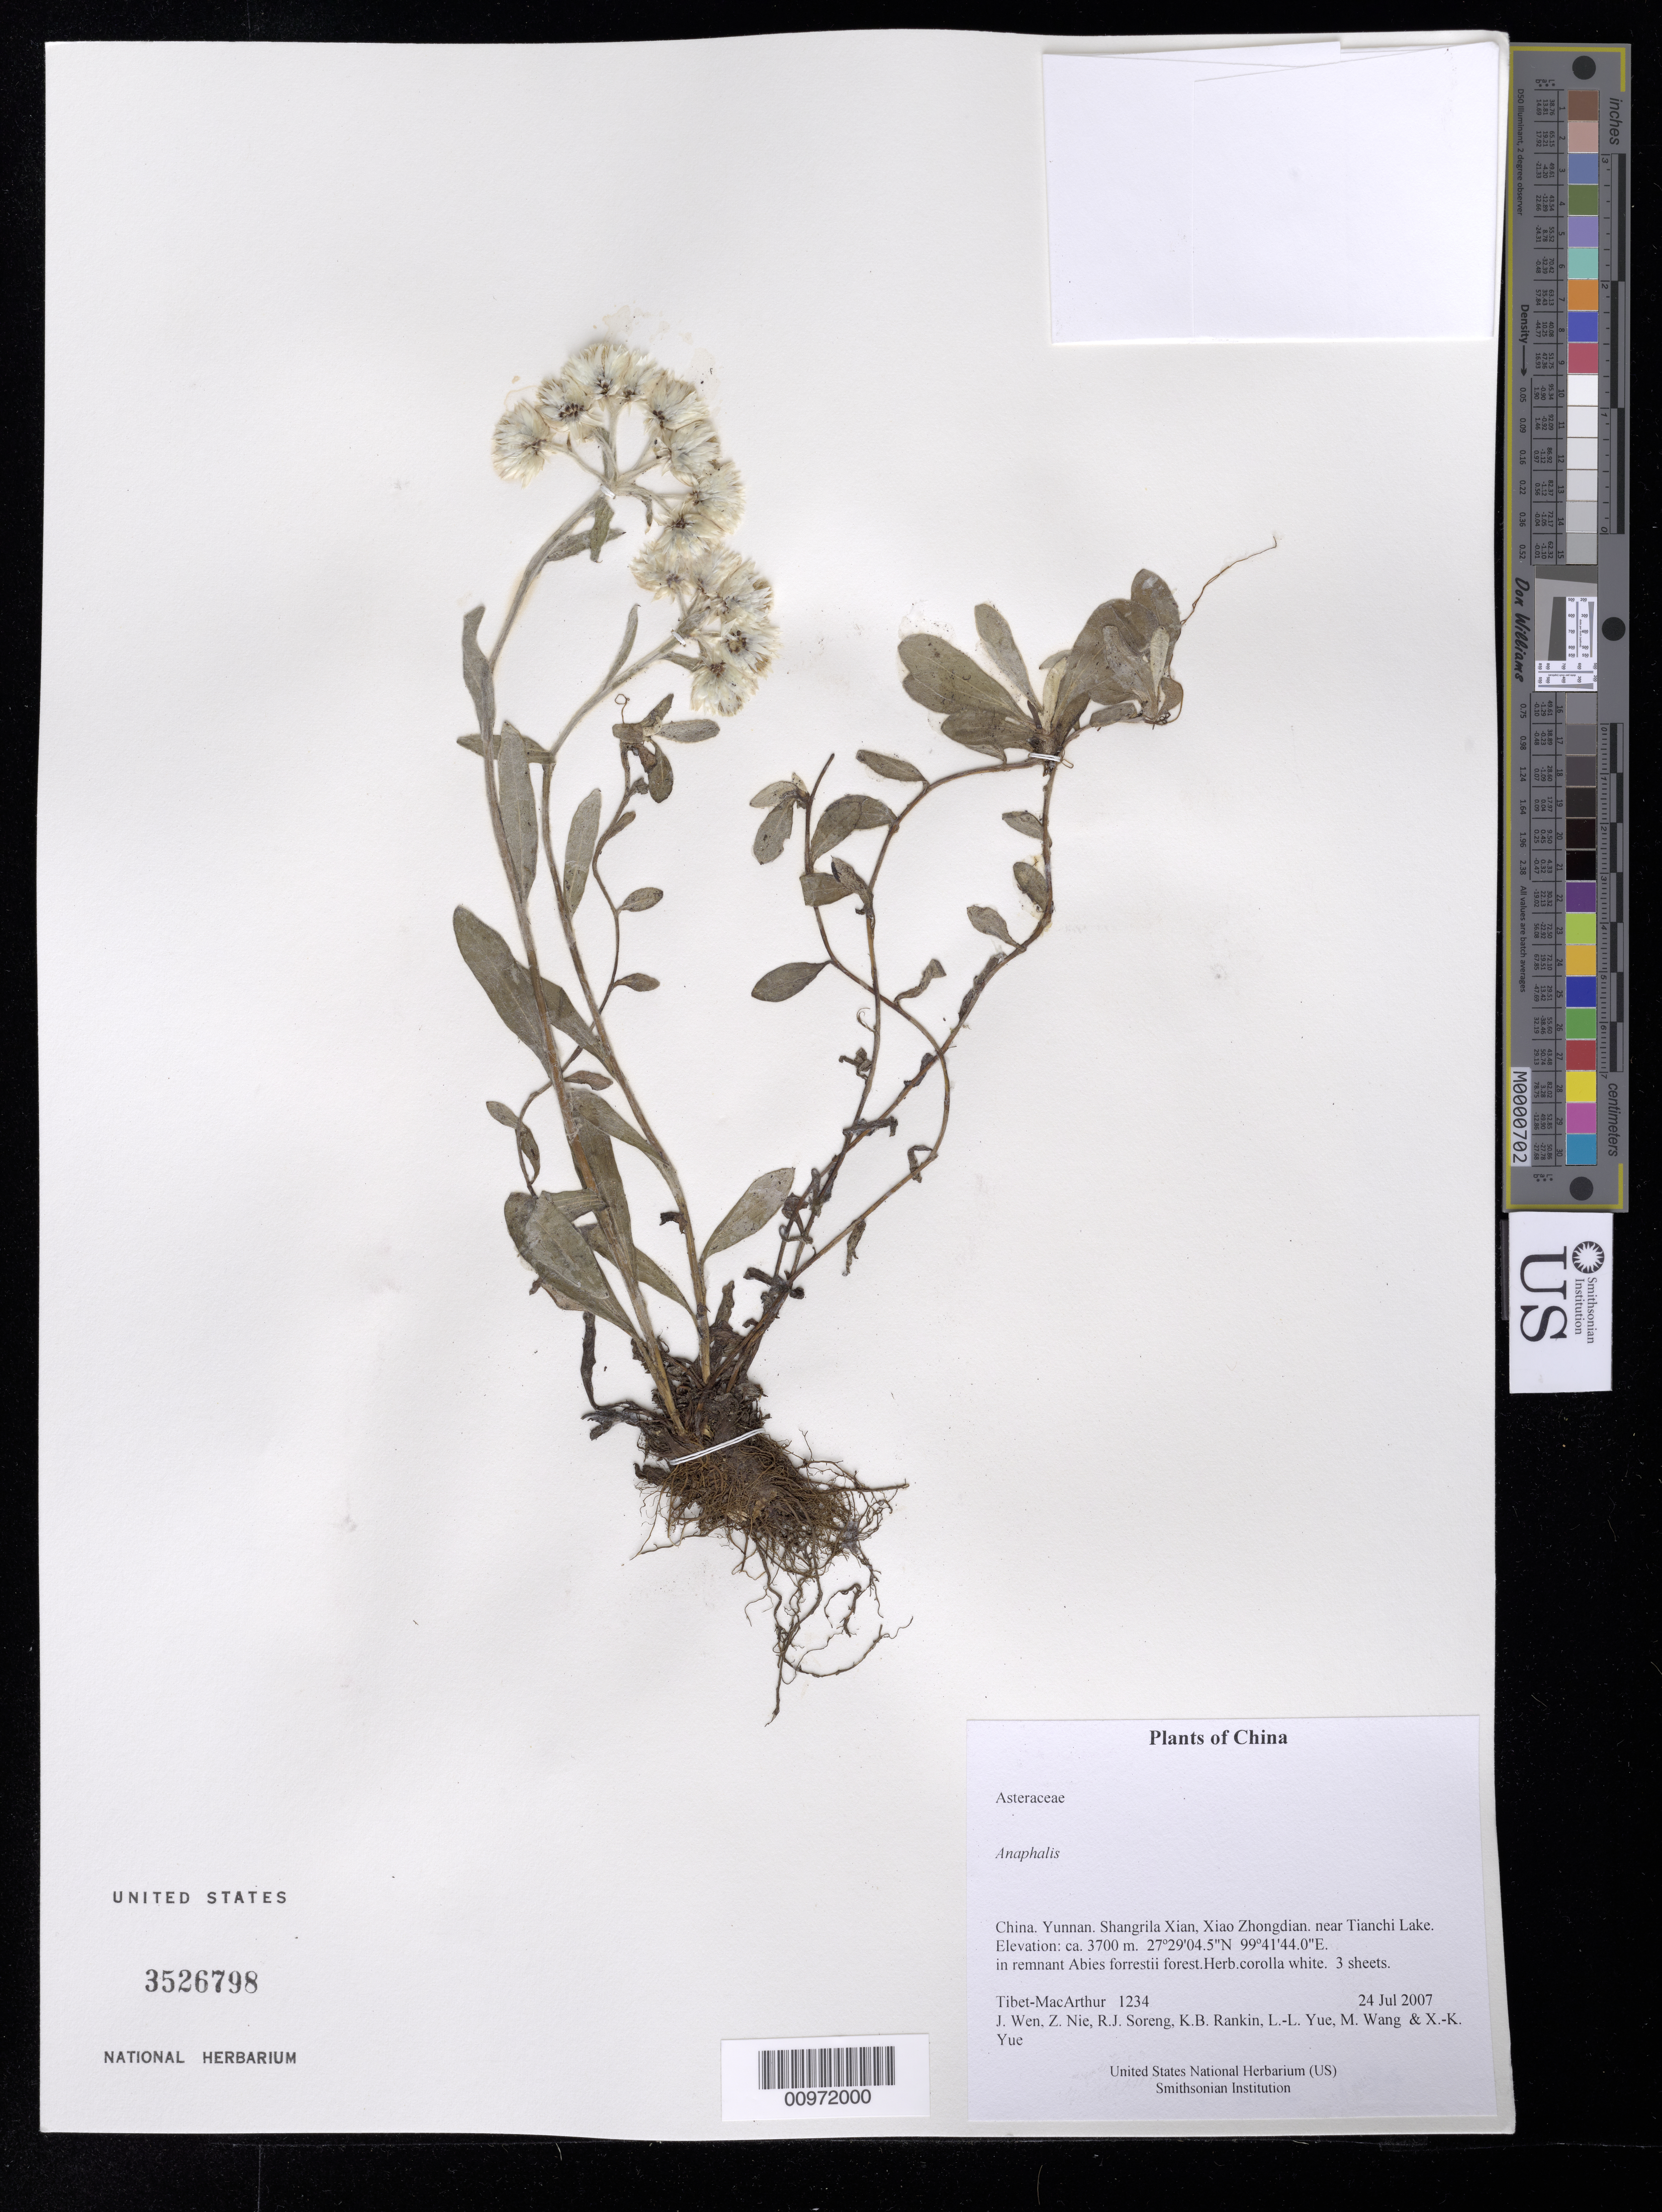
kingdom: Plantae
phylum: Tracheophyta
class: Magnoliopsida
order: Asterales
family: Asteraceae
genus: Anaphalis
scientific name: Anaphalis sp.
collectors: Tibet-MacArthur, J. Wen, Z. Nie, R. J. Soreng, K. Rankin, L. Yue, M. Wang & X. Yue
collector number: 1234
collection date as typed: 24 Jul 2007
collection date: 2007-07-24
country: China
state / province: Yunnan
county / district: Shangrila Xian, Xiao Zhongdian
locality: near Tianchi Lake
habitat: In remnant Abies forrestii forest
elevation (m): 3700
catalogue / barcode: US 3526798